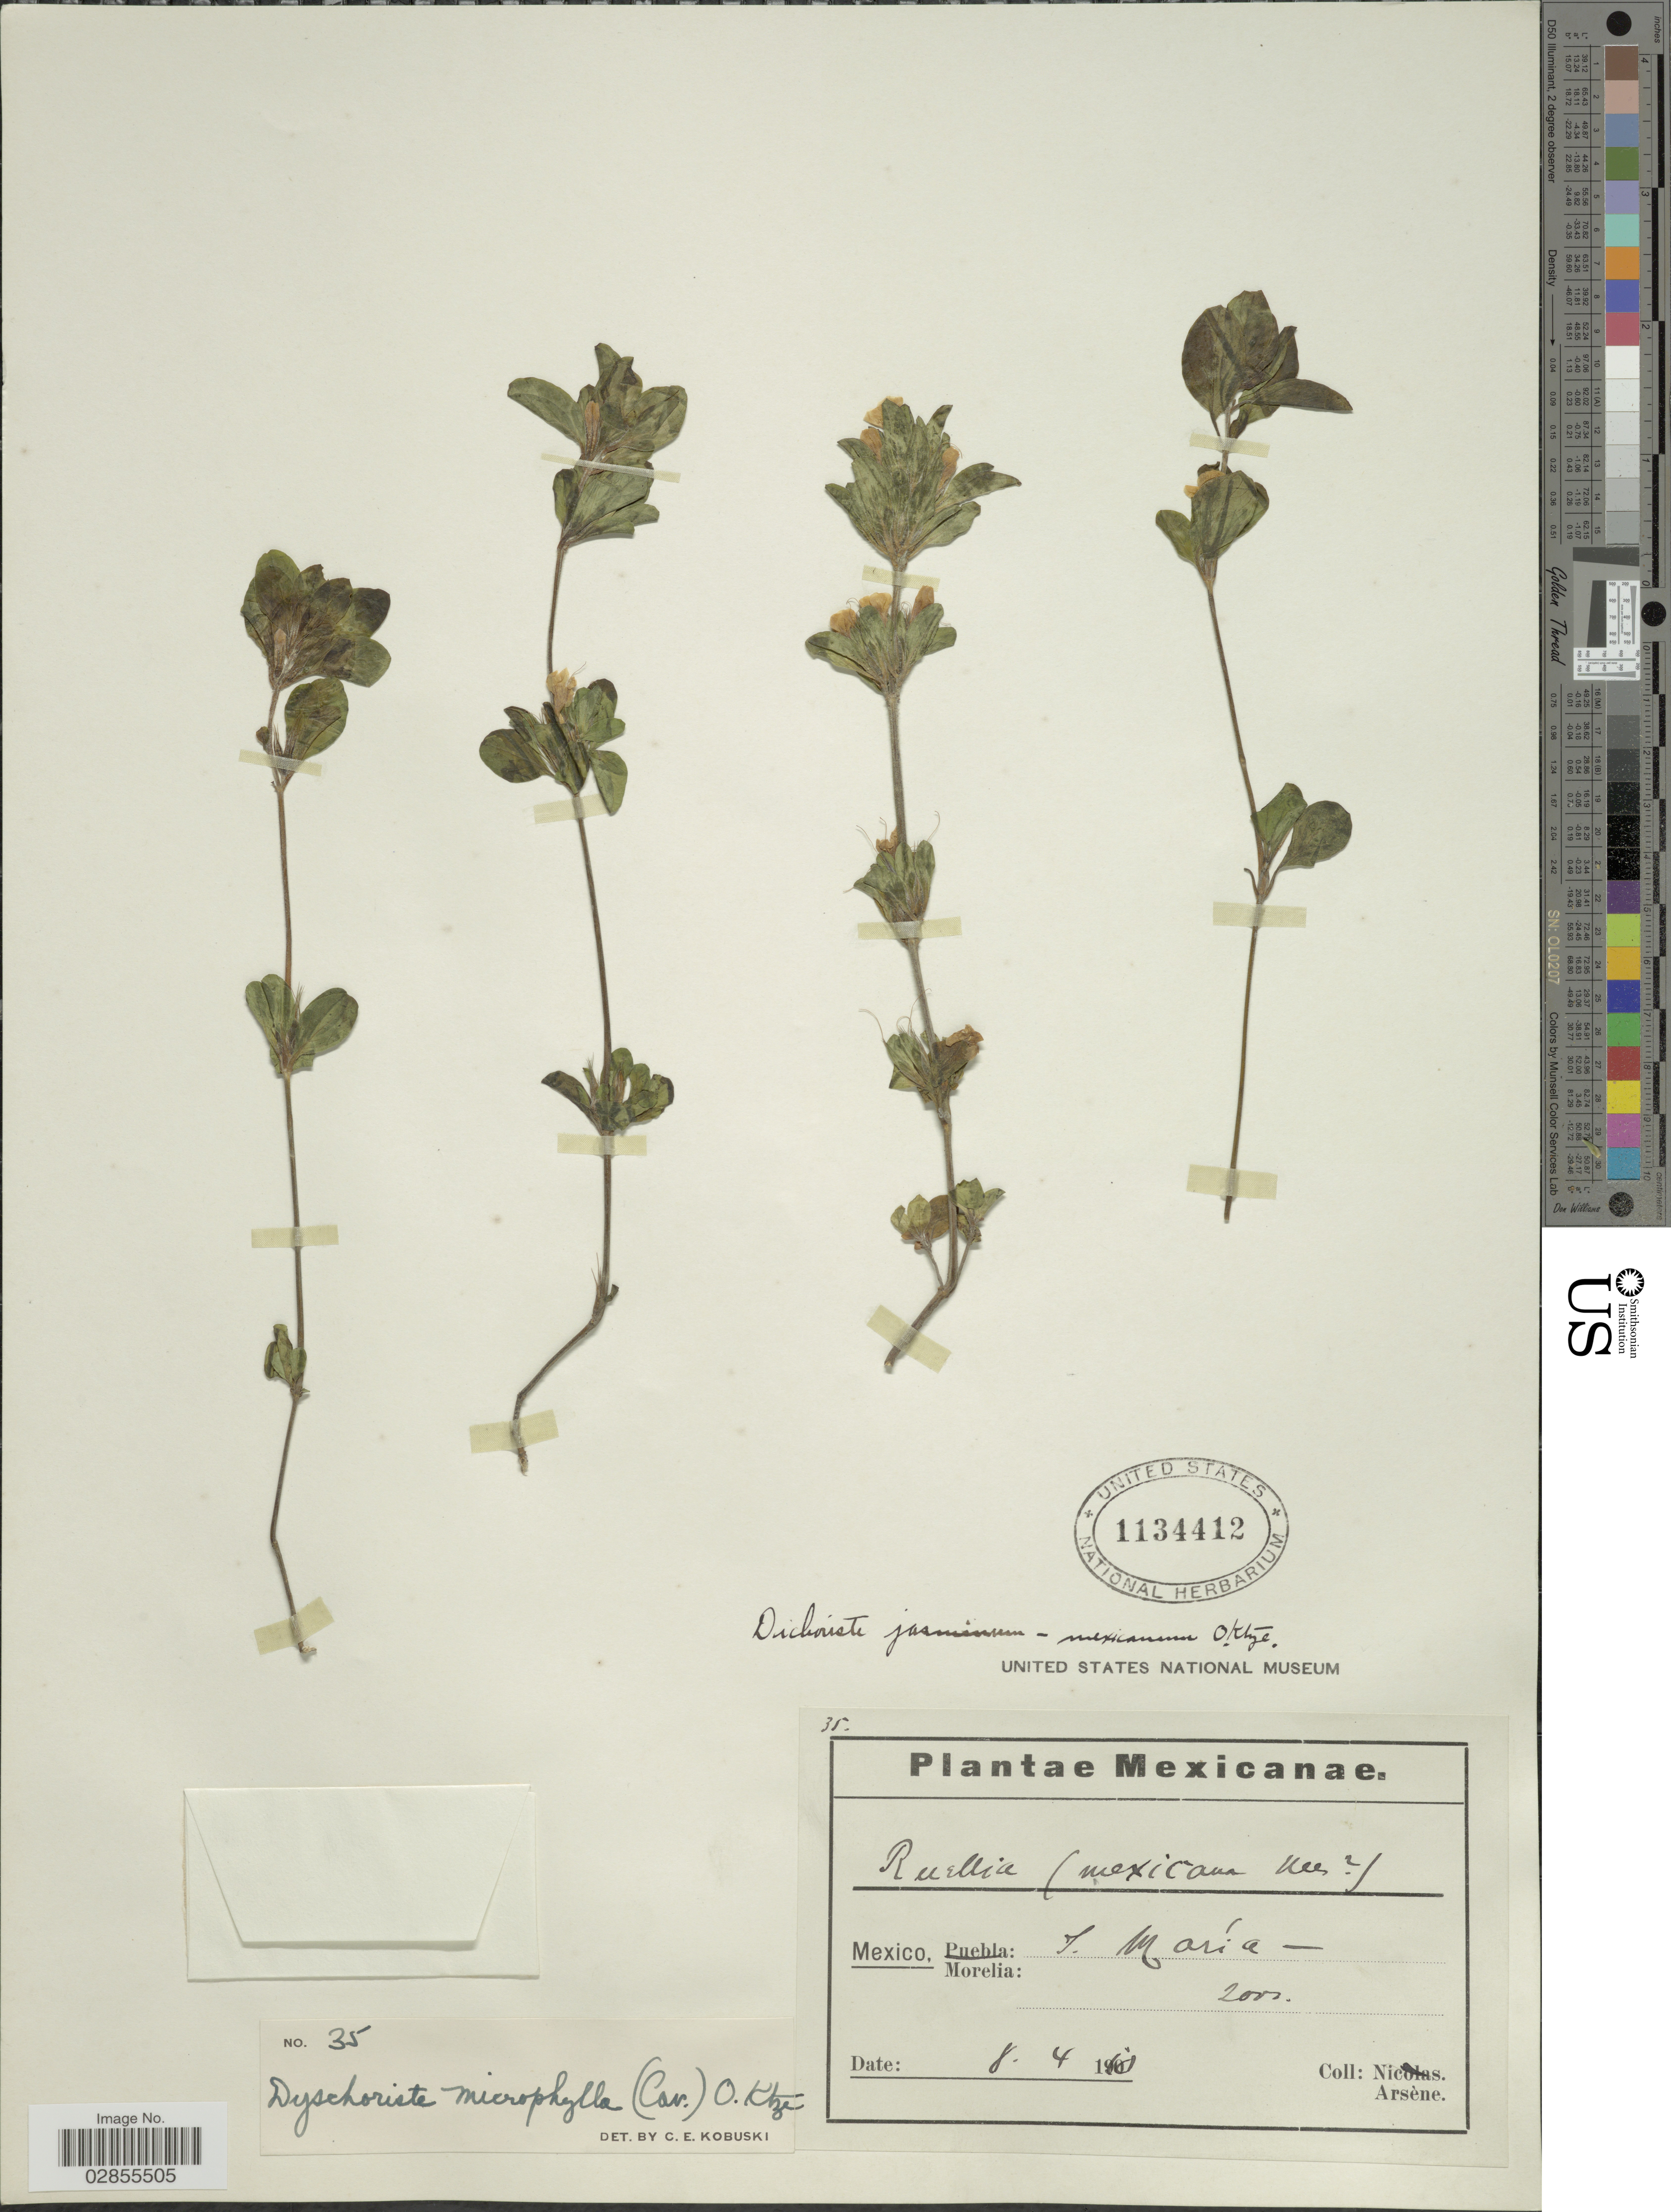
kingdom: Plantae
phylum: Tracheophyta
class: Magnoliopsida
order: Lamiales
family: Acanthaceae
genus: Dyschoriste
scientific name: Dyschoriste microphylla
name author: (Cav.) Kuntze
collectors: -- Arsène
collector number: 35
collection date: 1910-04-08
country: Mexico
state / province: Puebla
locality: S. Maria.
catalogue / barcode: US 1134412